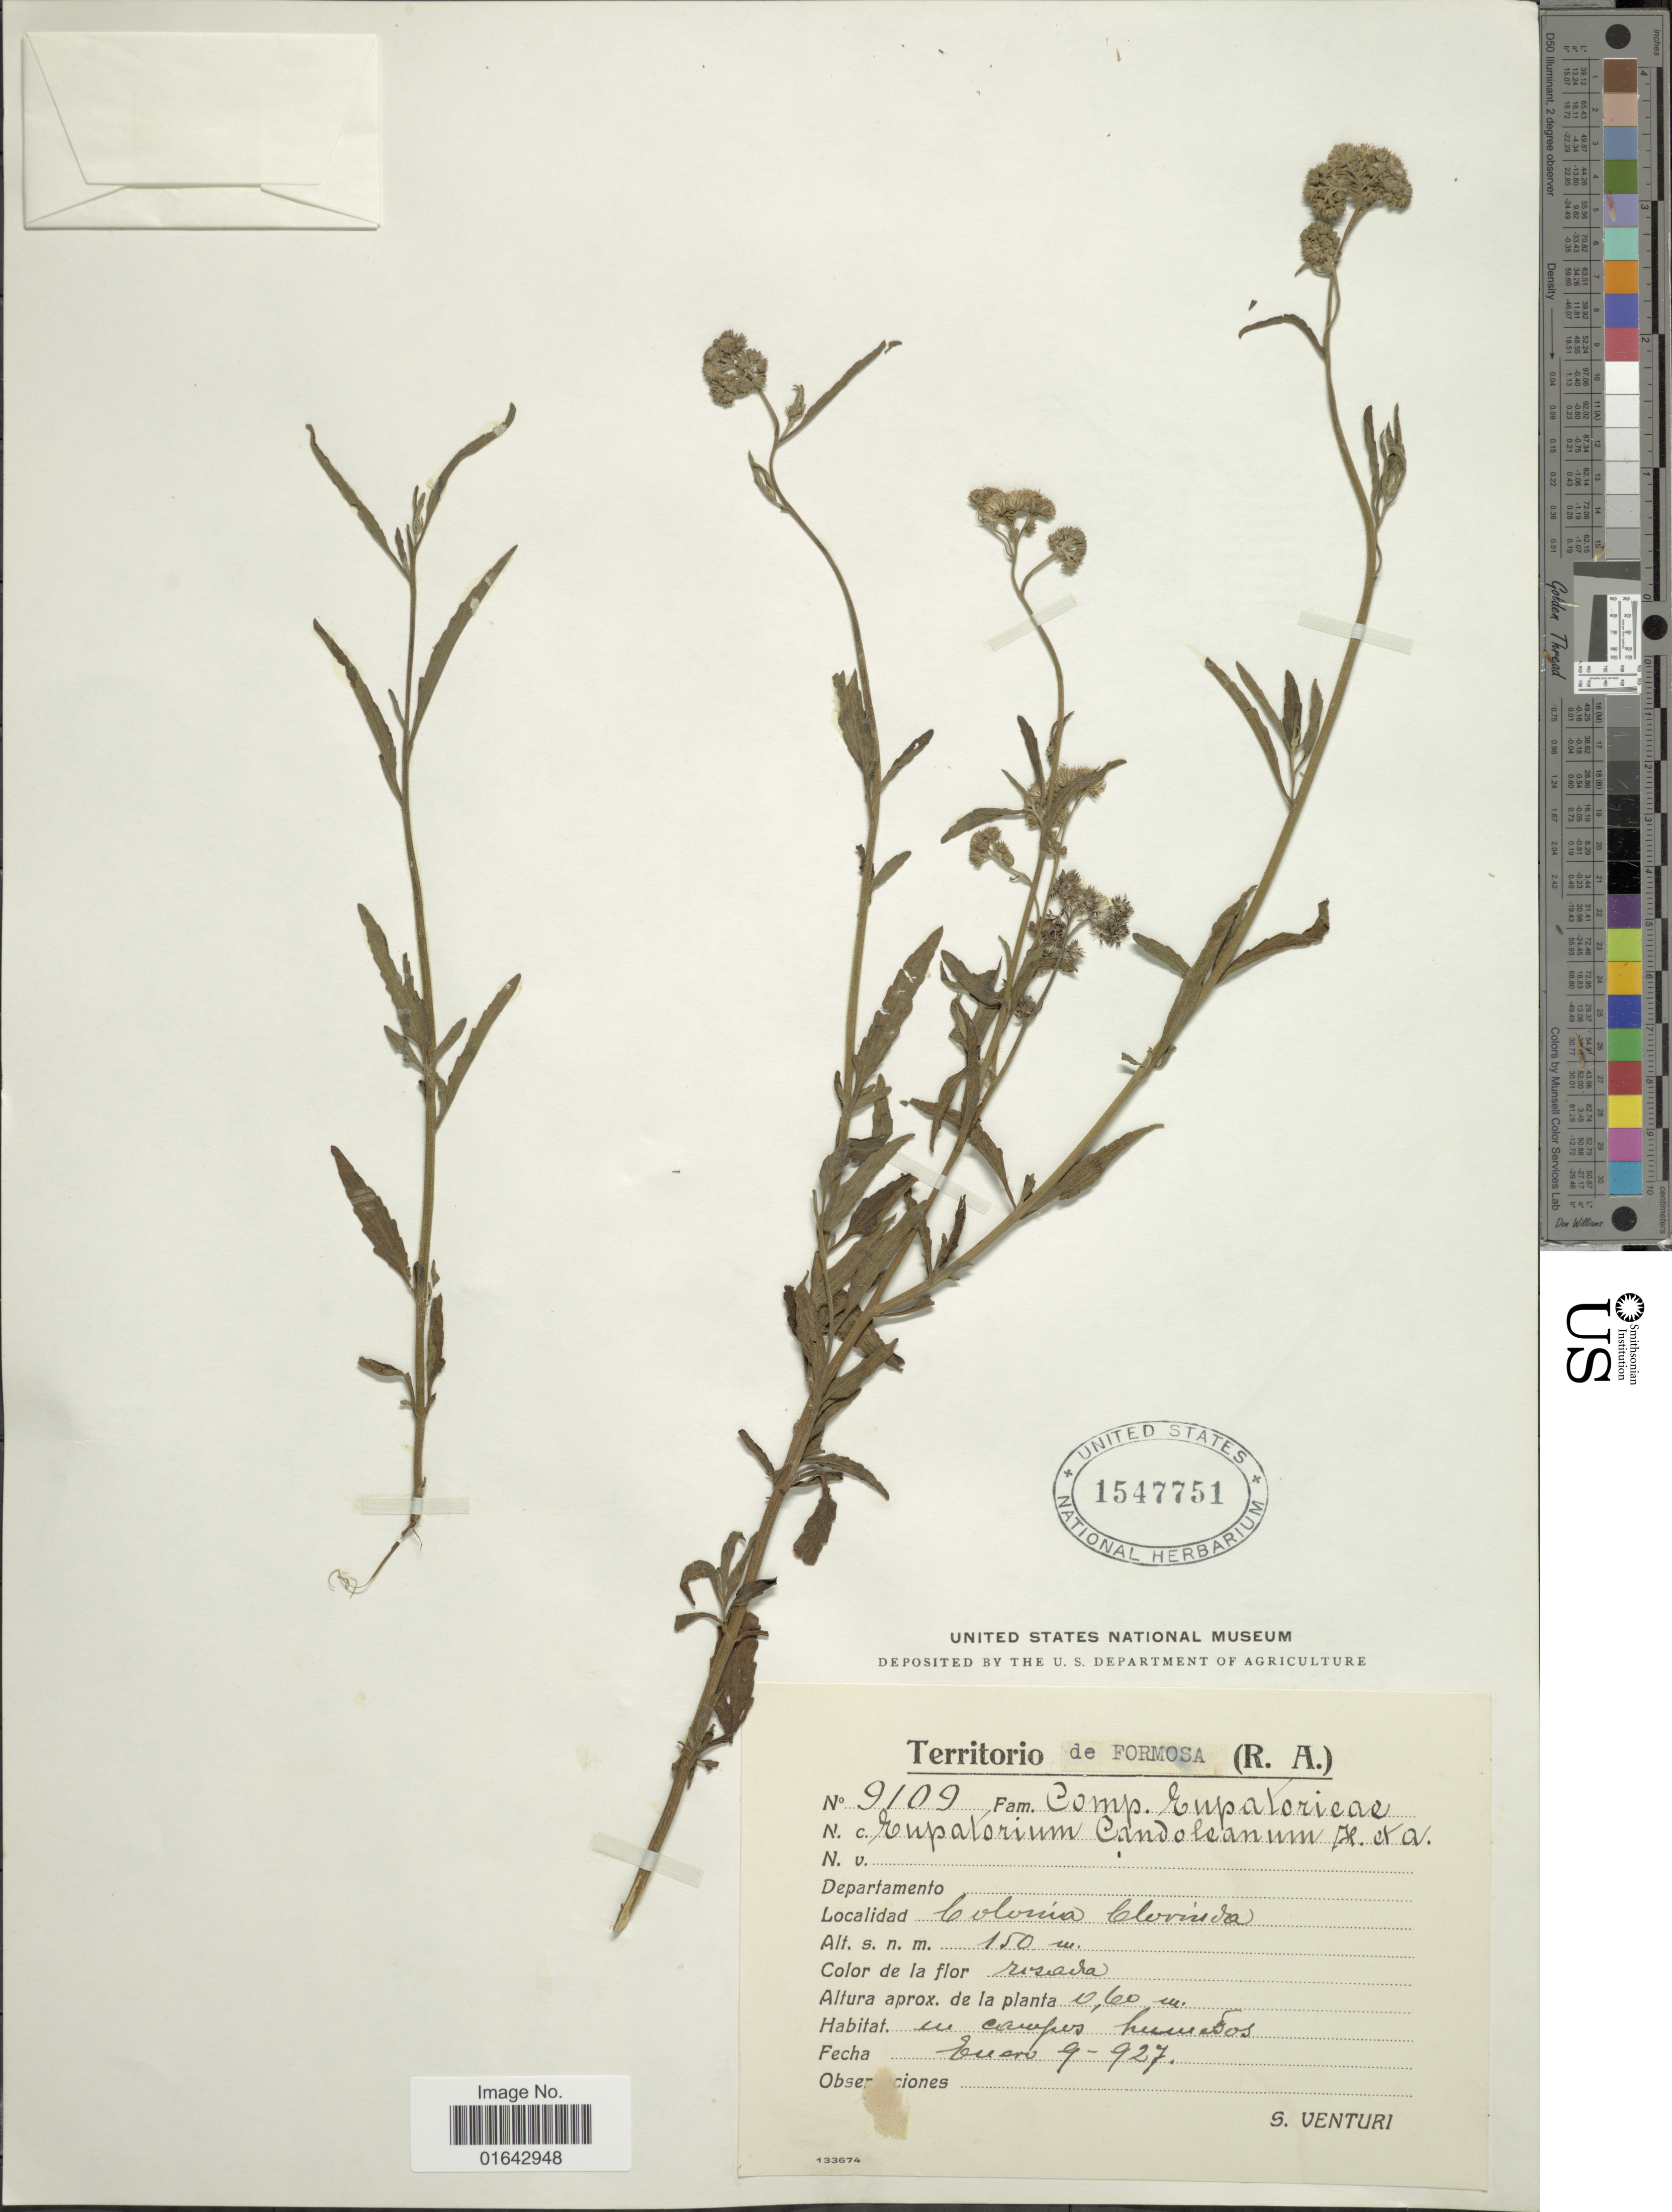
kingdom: Plantae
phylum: Tracheophyta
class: Magnoliopsida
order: Asterales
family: Asteraceae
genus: Barrosoa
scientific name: Barrosoa candolleana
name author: (Hook. & Arn.) R.M. King & H. Rob.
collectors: S. Venturi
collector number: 9109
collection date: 1927-01-09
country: Argentina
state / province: Formosa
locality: Colonia Clorinda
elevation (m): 150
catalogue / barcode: US 1547751